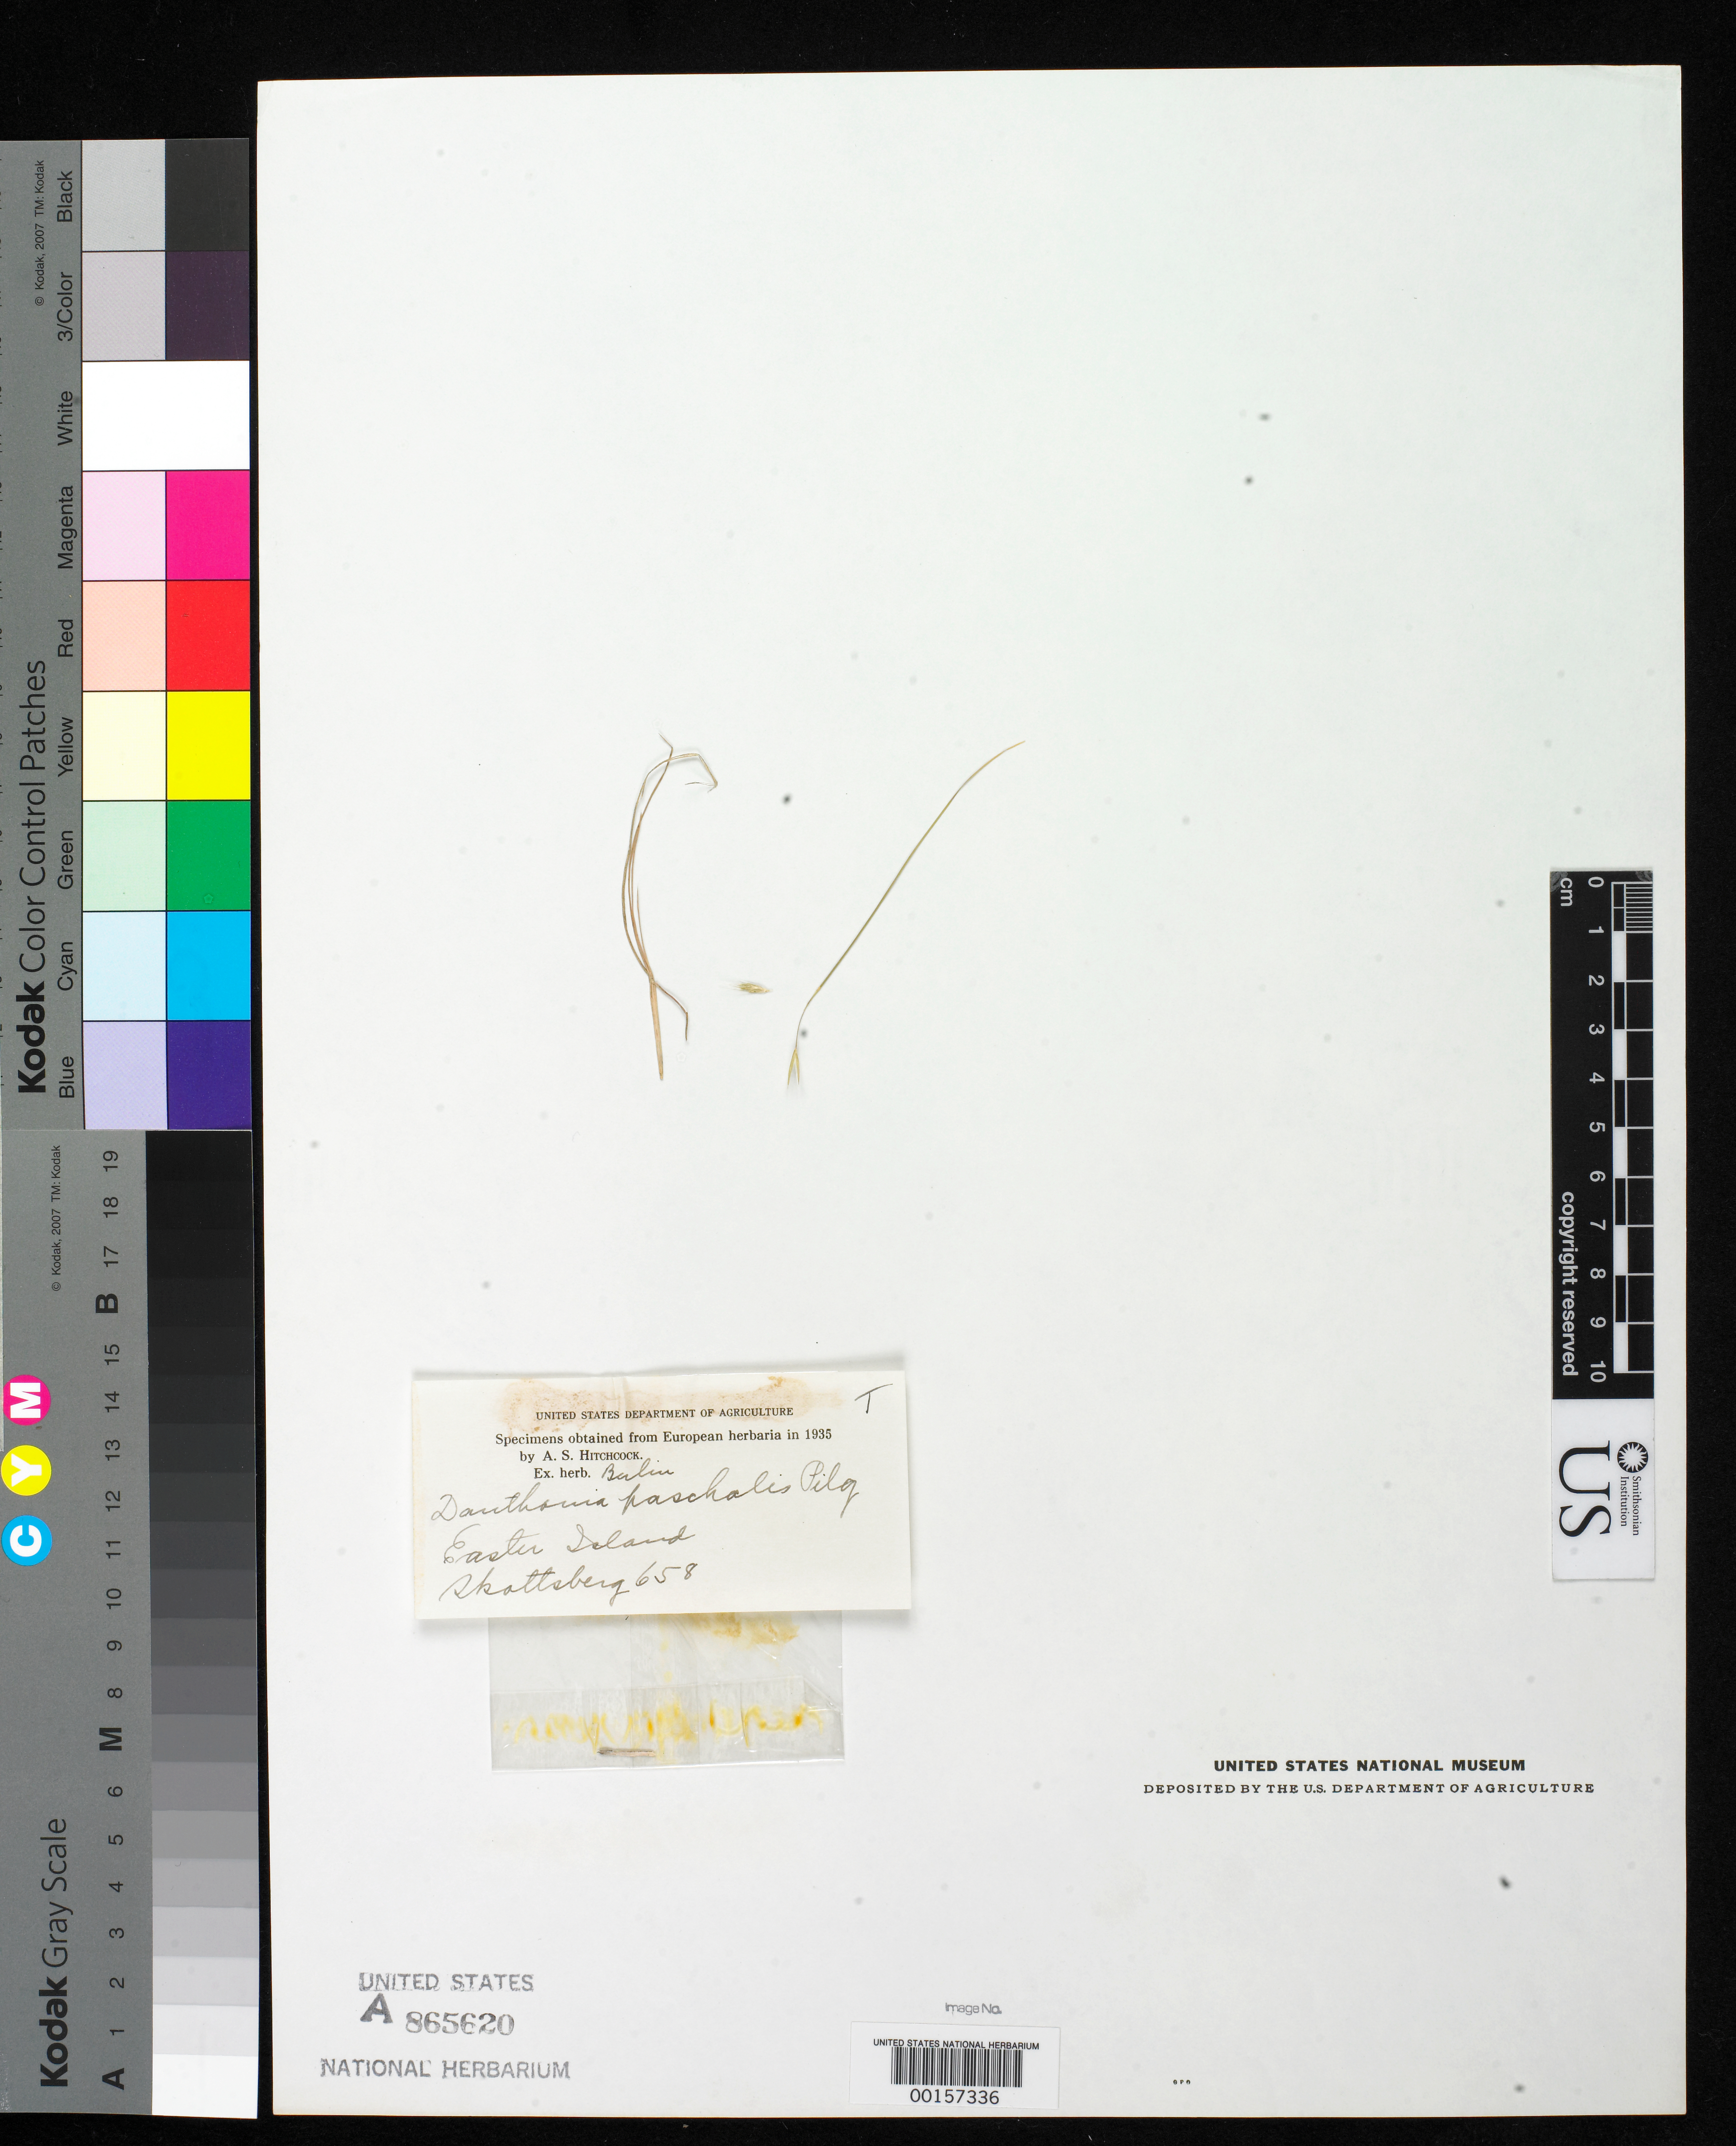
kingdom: Plantae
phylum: Tracheophyta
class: Liliopsida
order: Poales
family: Poaceae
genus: Danthonia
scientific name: Danthonia paschalis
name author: Pilg. in Skottsb.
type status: Type Fragment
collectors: C. Skottsberg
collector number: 658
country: Chile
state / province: Valparaíso (V)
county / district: Isla de Pascua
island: Pascua [Easter]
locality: Slope of Mt. Katiki, near summit.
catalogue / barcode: US 865620A